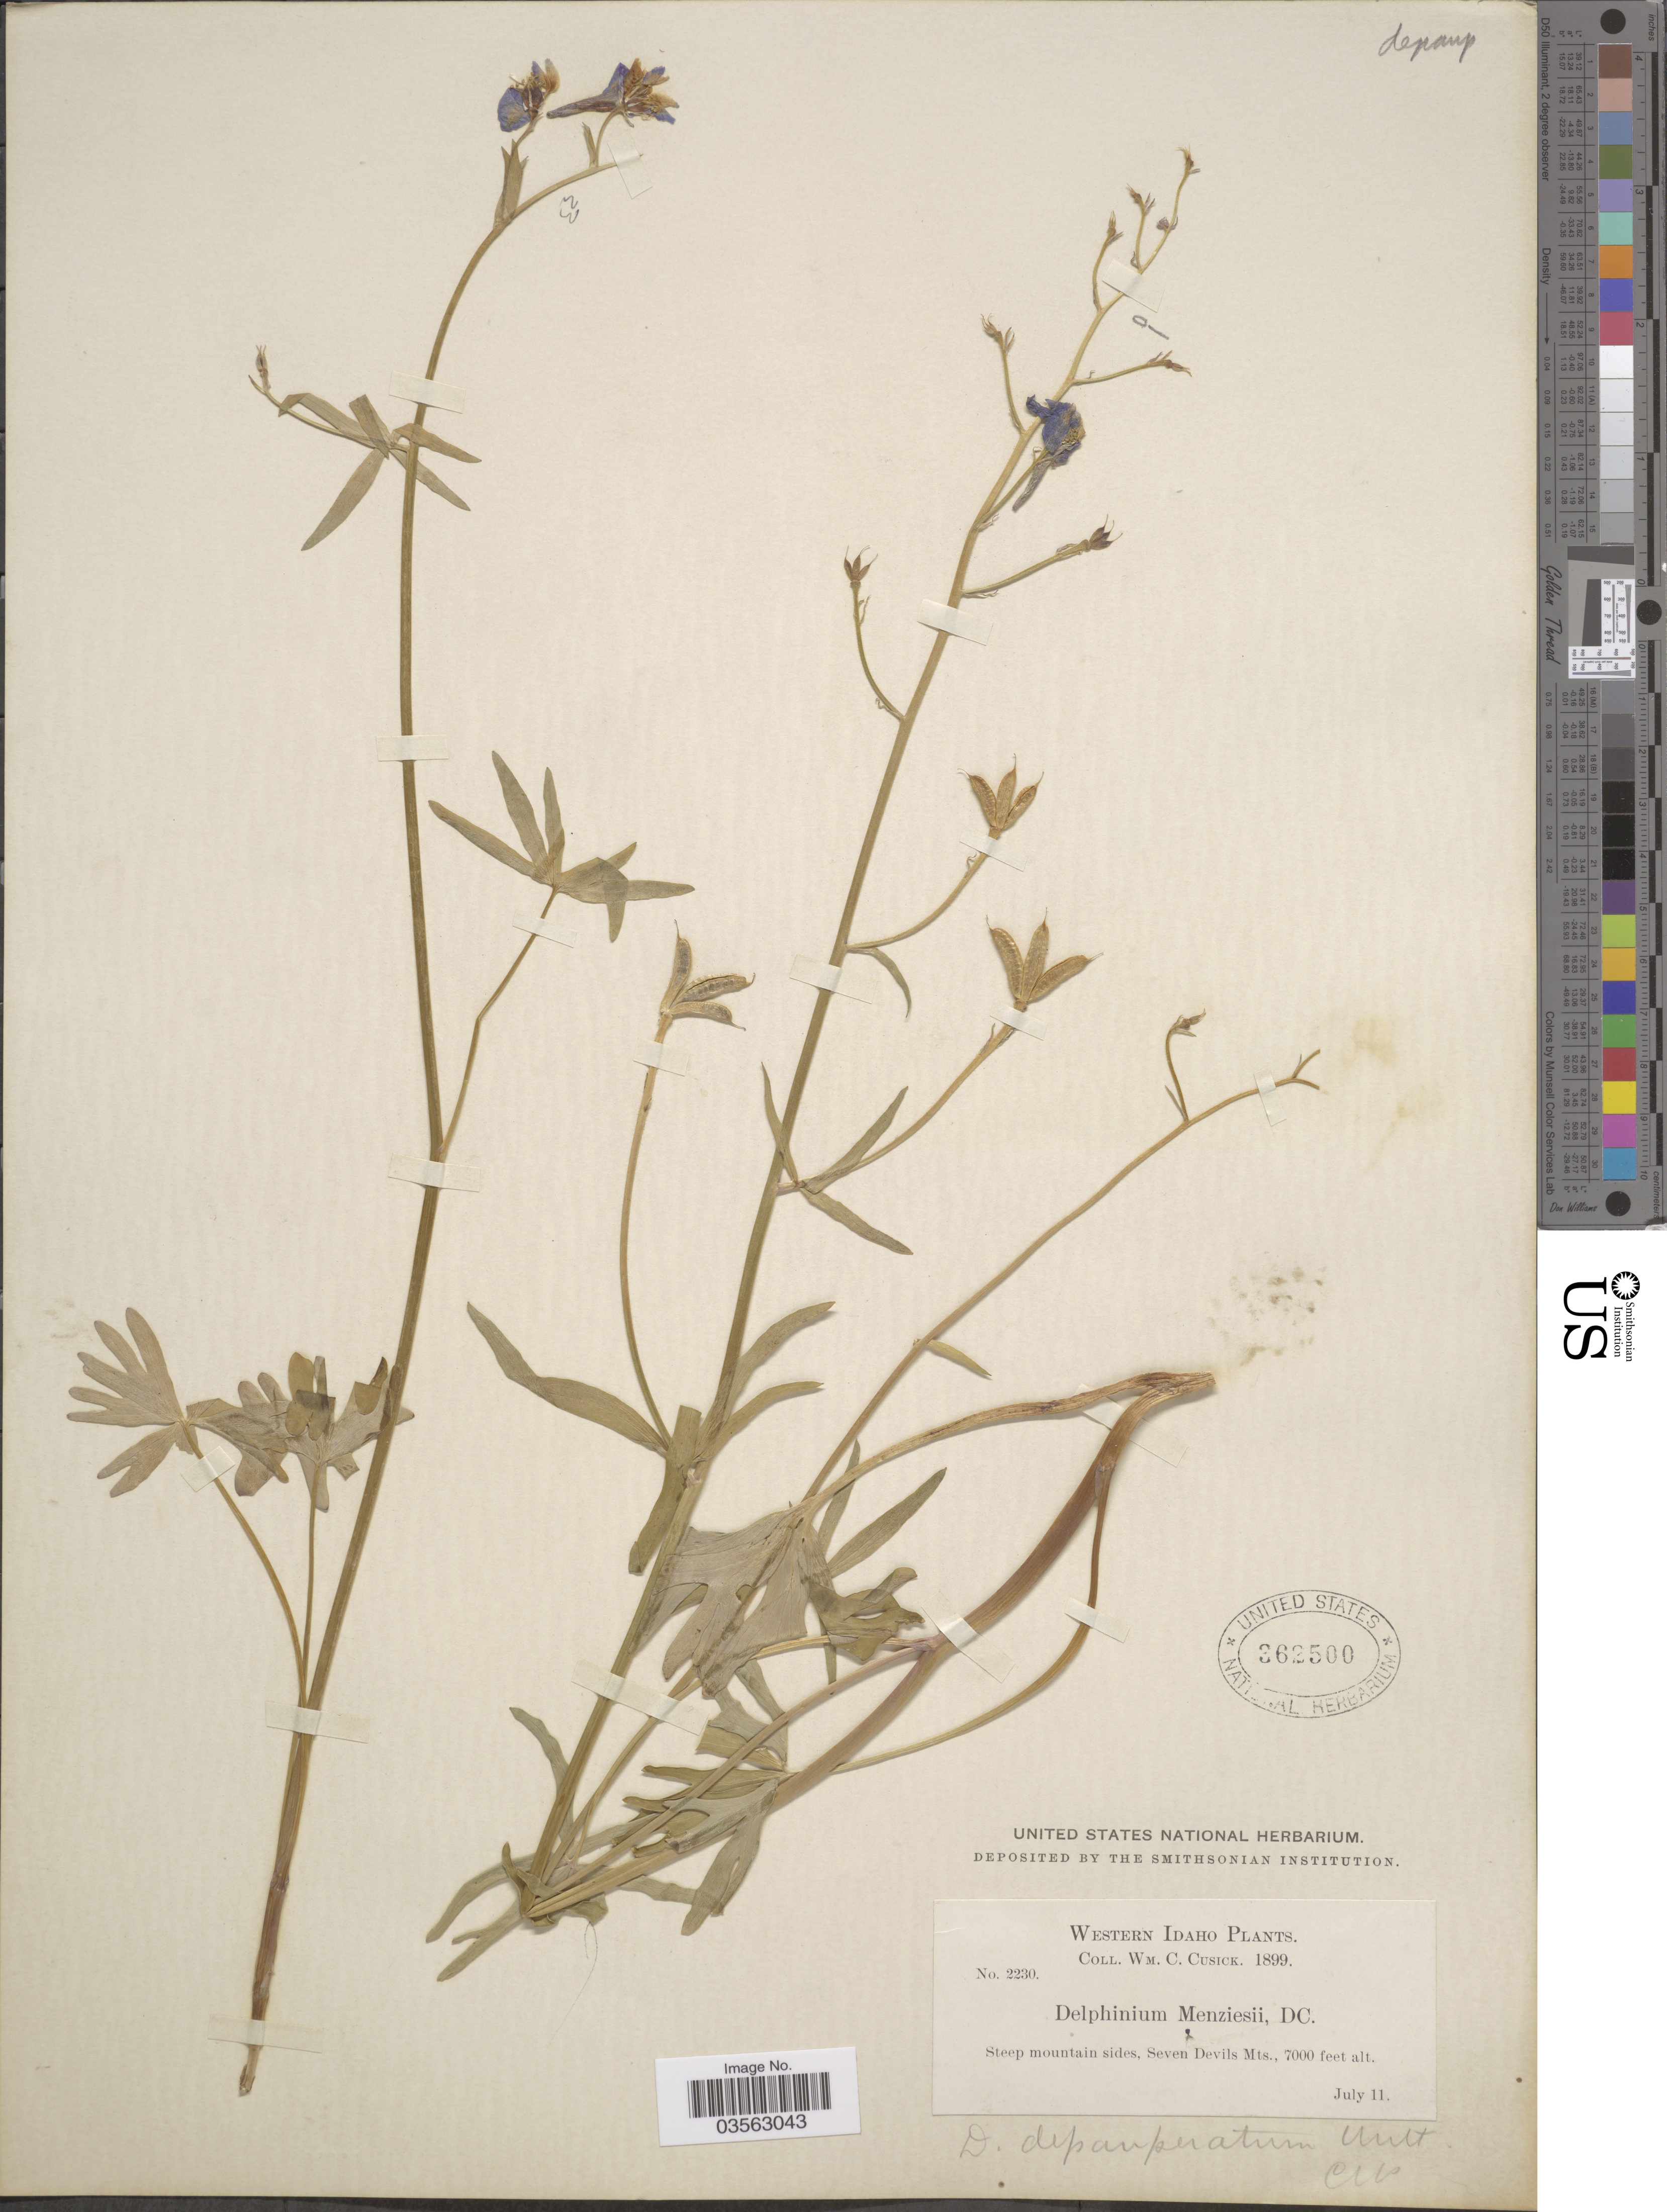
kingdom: Plantae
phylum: Tracheophyta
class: Magnoliopsida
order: Ranunculales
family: Ranunculaceae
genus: Delphinium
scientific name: Delphinium depauperatum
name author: Nutt.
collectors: W. C. Cusick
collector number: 2230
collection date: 1899-07-11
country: United States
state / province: Idaho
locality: Western Idaho. Steep mountain sides, Seven Devils Mts.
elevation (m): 2134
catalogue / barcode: US 362500